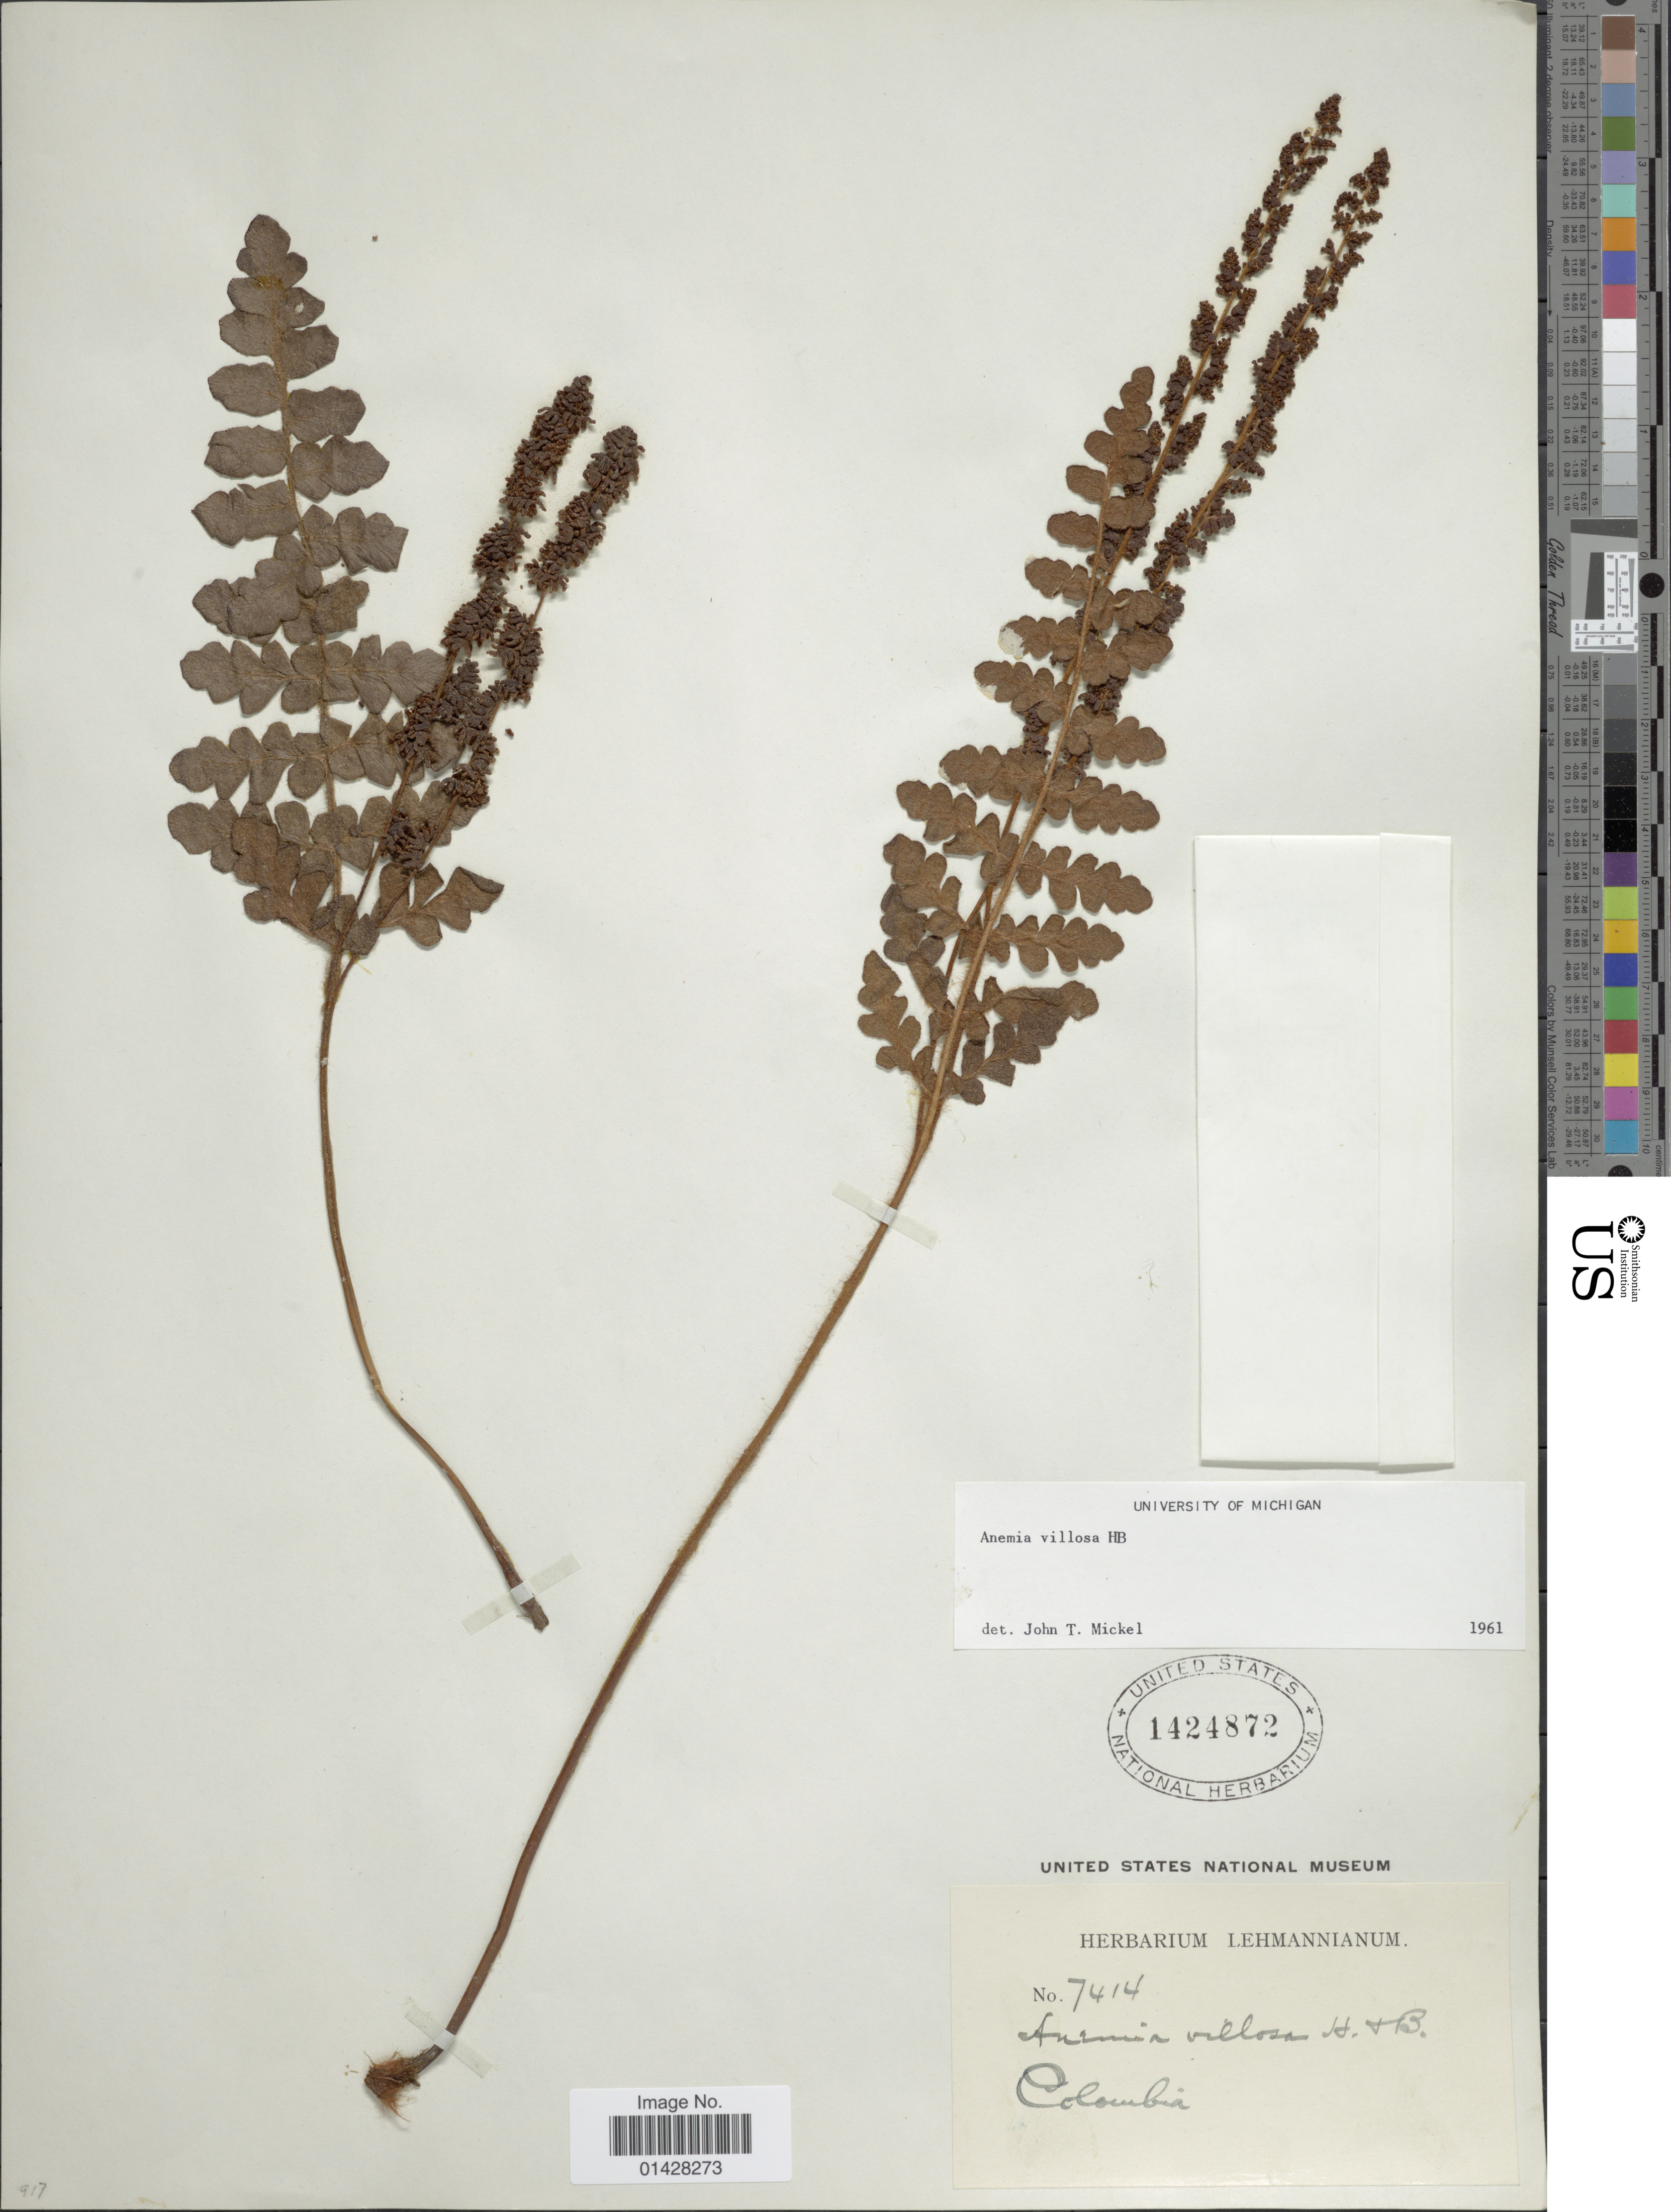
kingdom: Plantae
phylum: Tracheophyta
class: Polypodiopsida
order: Schizaeales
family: Anemiaceae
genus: Anemia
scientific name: Anemia villosa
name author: Humb. & Bonpl. ex Willd.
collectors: ex herb. Lehmannianum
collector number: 7414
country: Colombia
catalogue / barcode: US 1424872